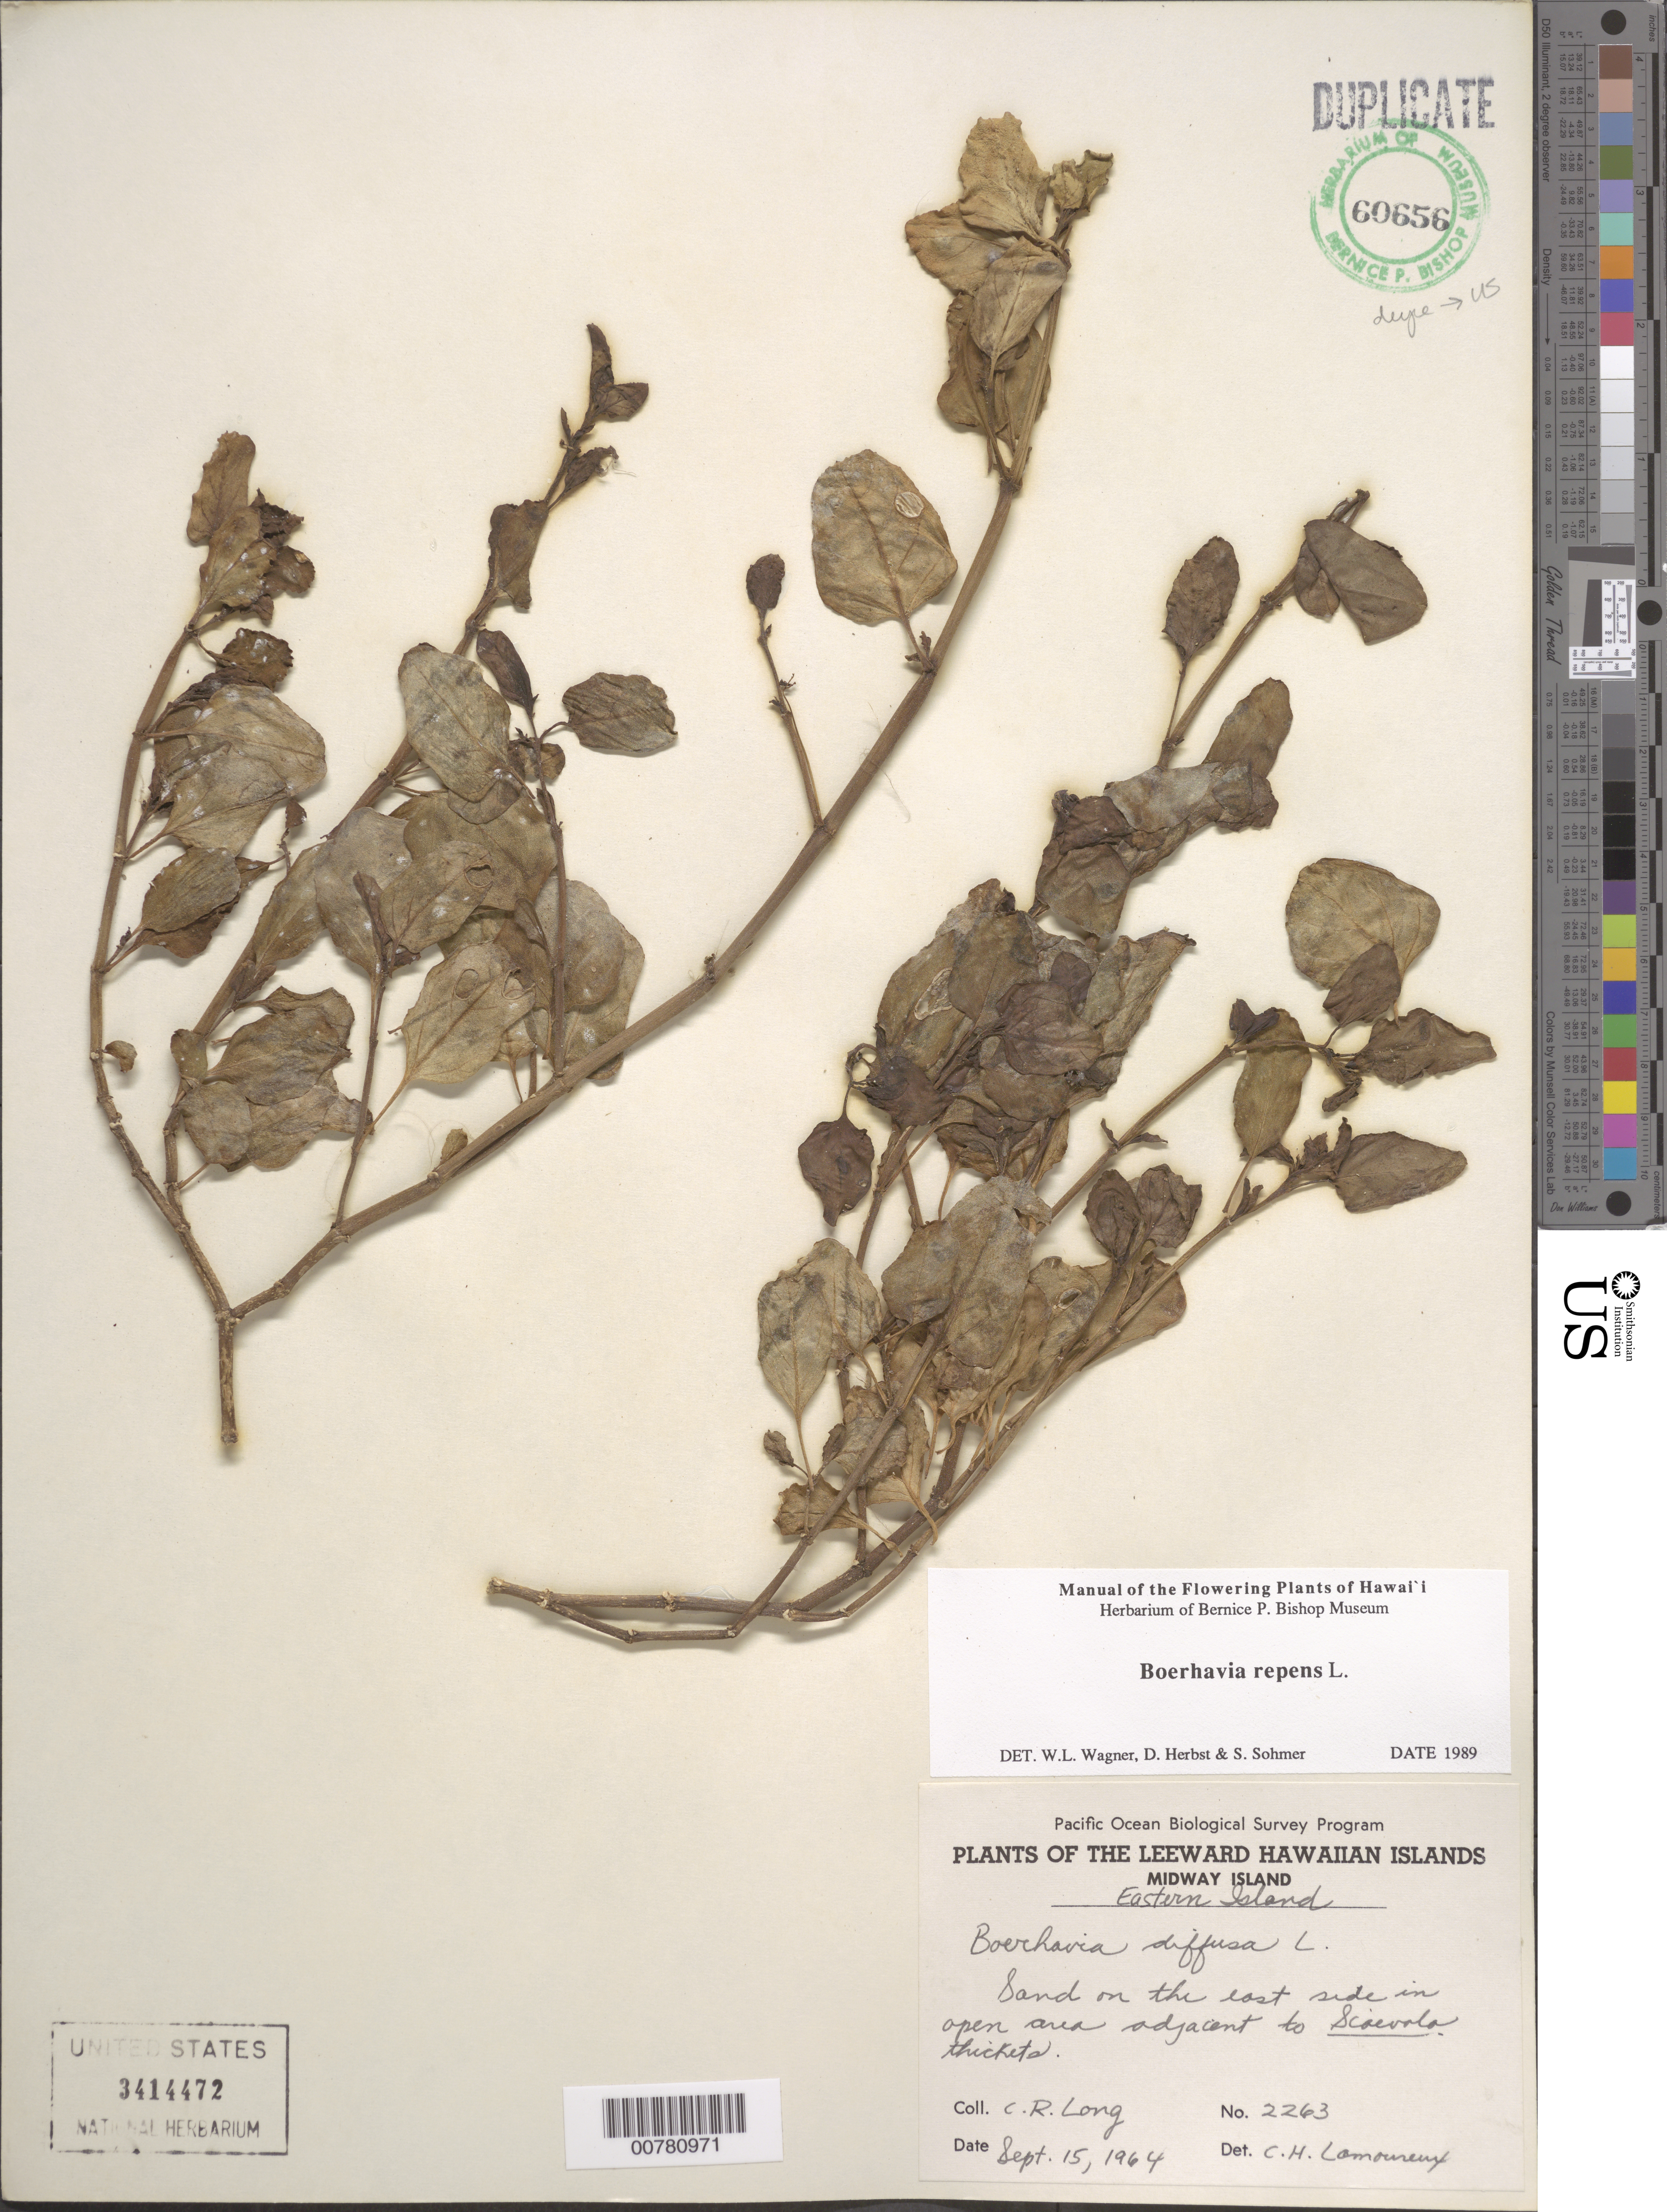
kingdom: Plantae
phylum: Tracheophyta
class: Magnoliopsida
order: Caryophyllales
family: Nyctaginaceae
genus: Boerhavia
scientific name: Boerhavia repens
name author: L.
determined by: Wagner, W. L.; Herbst, D. R.; Sohmer, S. H.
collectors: C. Long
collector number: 2263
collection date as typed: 15 Sep 1964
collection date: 1964-09-15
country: U.S. Administered Pacific Islands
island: Midway Atoll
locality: Eastern Islet, E side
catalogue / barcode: US 3414472